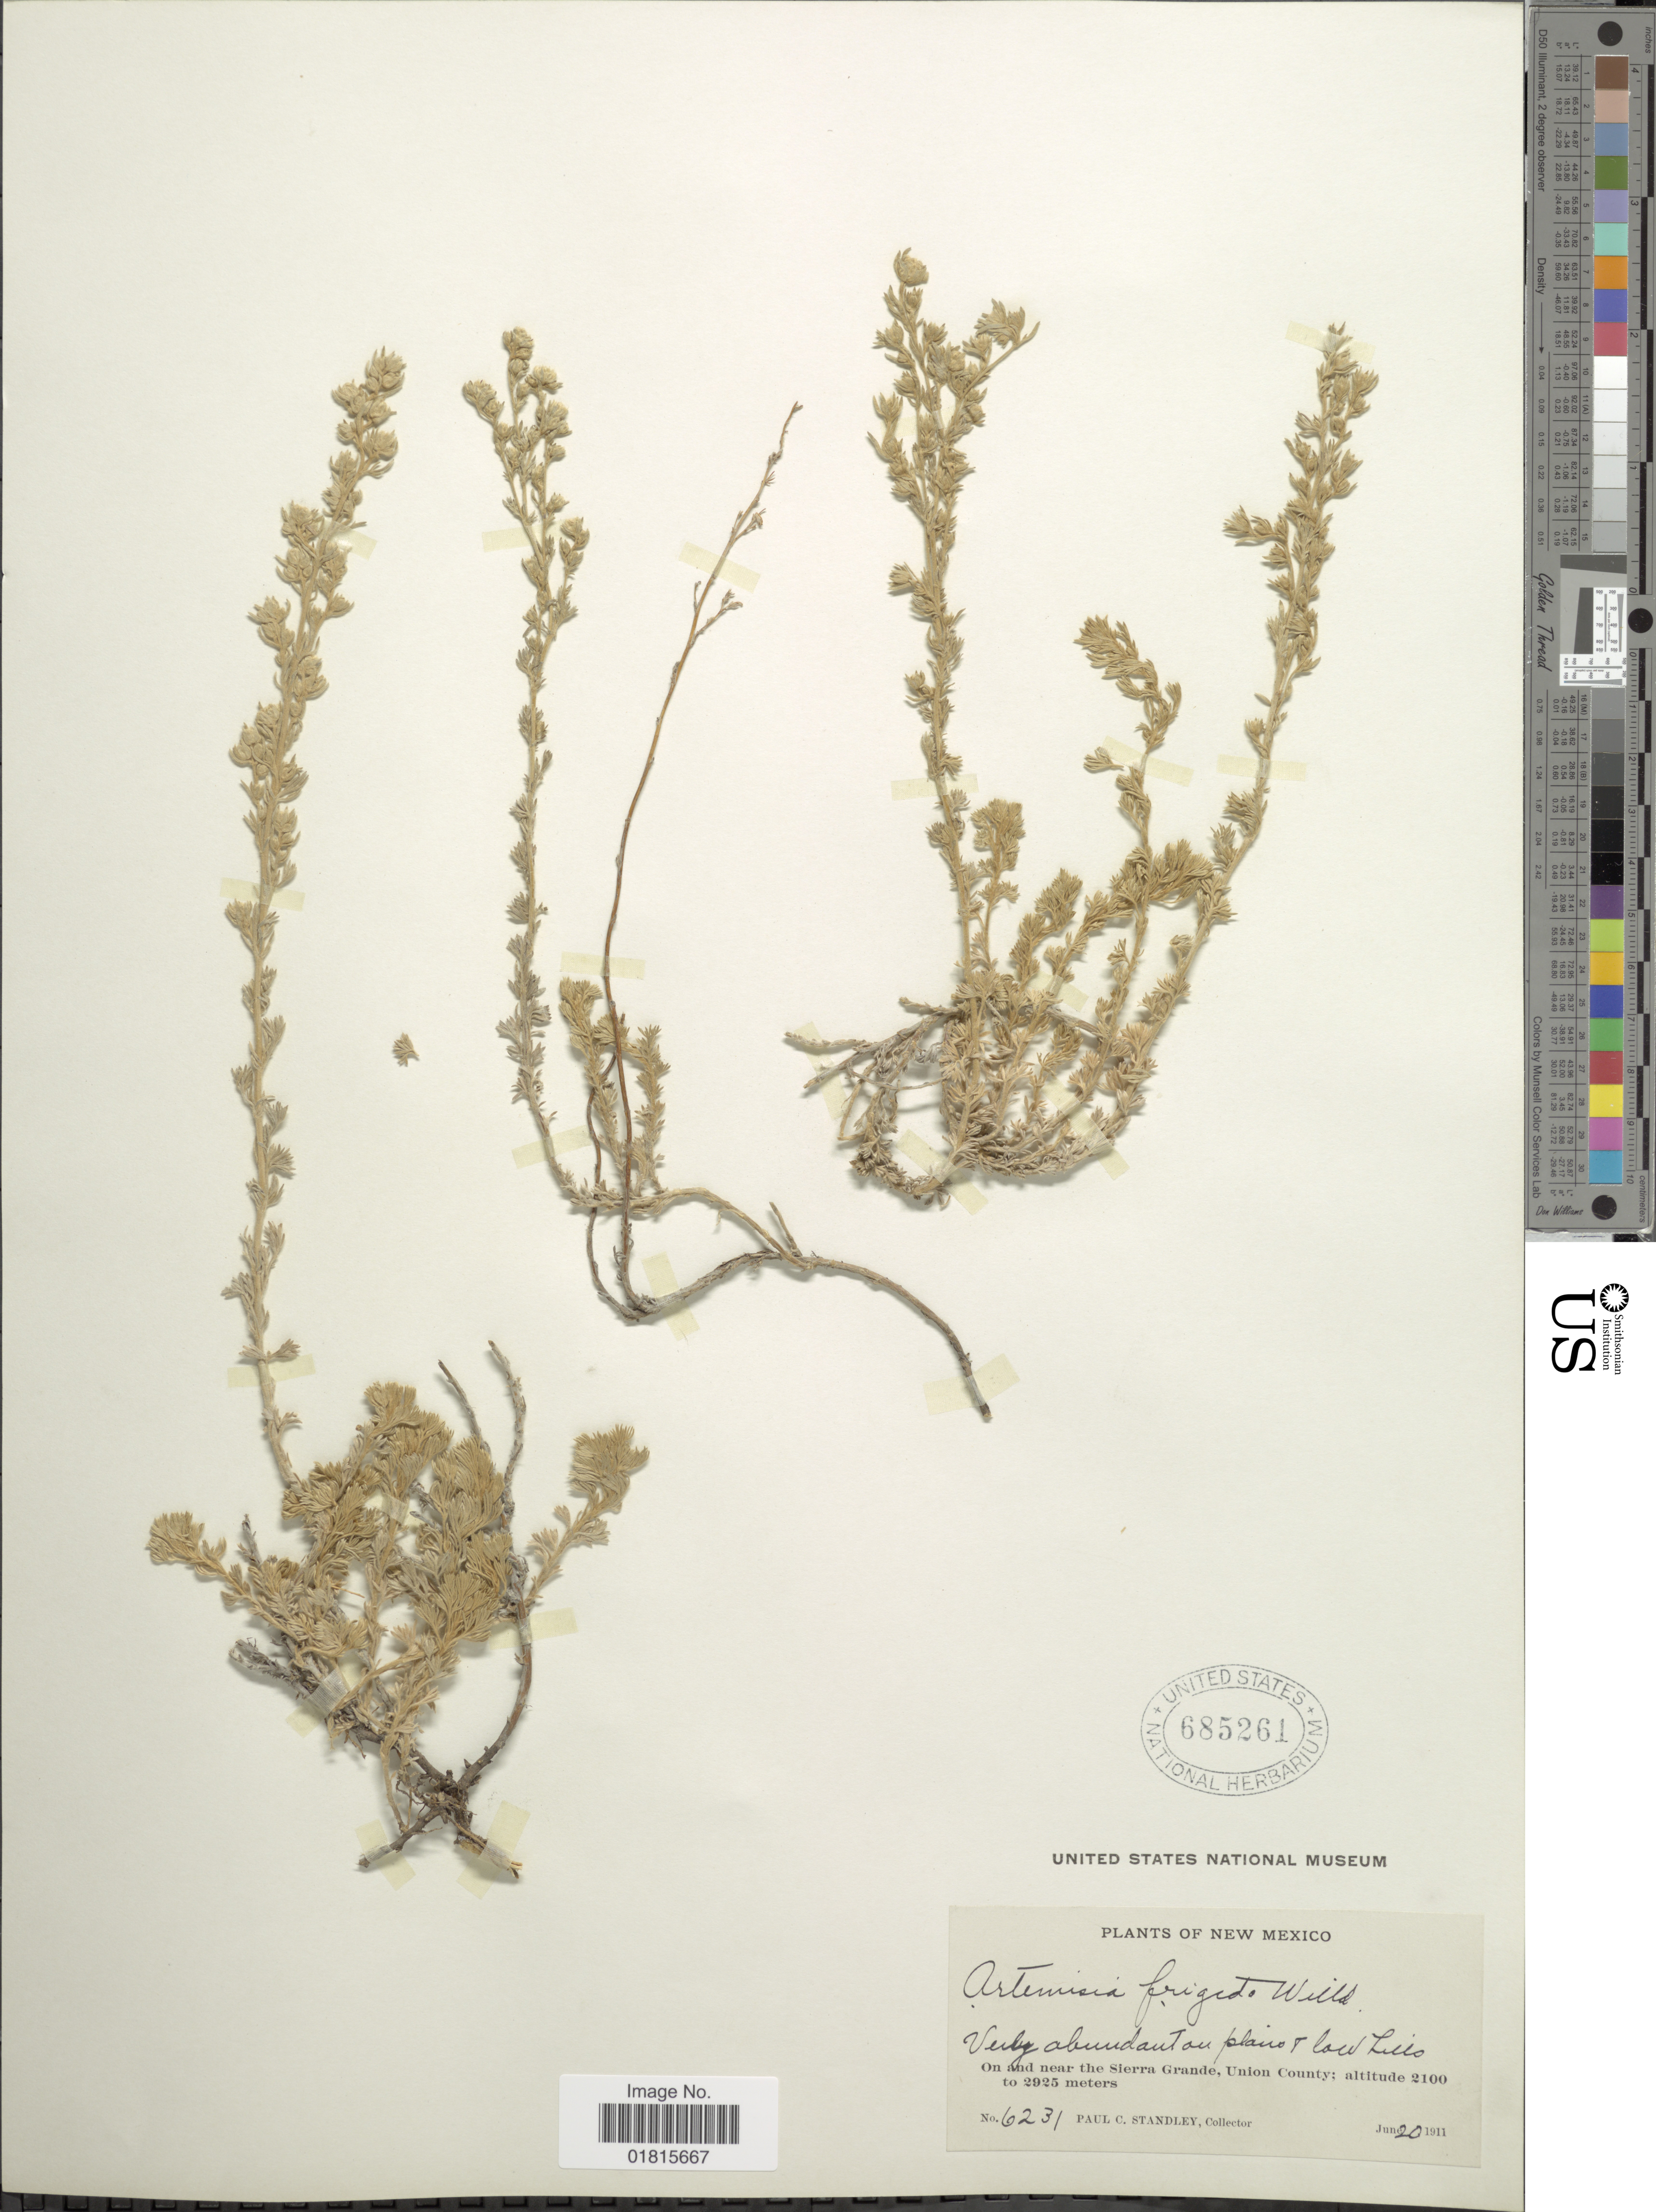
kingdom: Plantae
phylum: Tracheophyta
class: Magnoliopsida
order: Asterales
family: Asteraceae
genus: Artemisia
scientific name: Artemisia frigida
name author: Willd.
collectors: P. C. Standley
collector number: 6231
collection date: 1911-06-20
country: United States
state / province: New Mexico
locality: Very abundant on plains & low hills, On and near the Sierra Grande, Union County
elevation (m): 2100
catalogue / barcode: US 685261